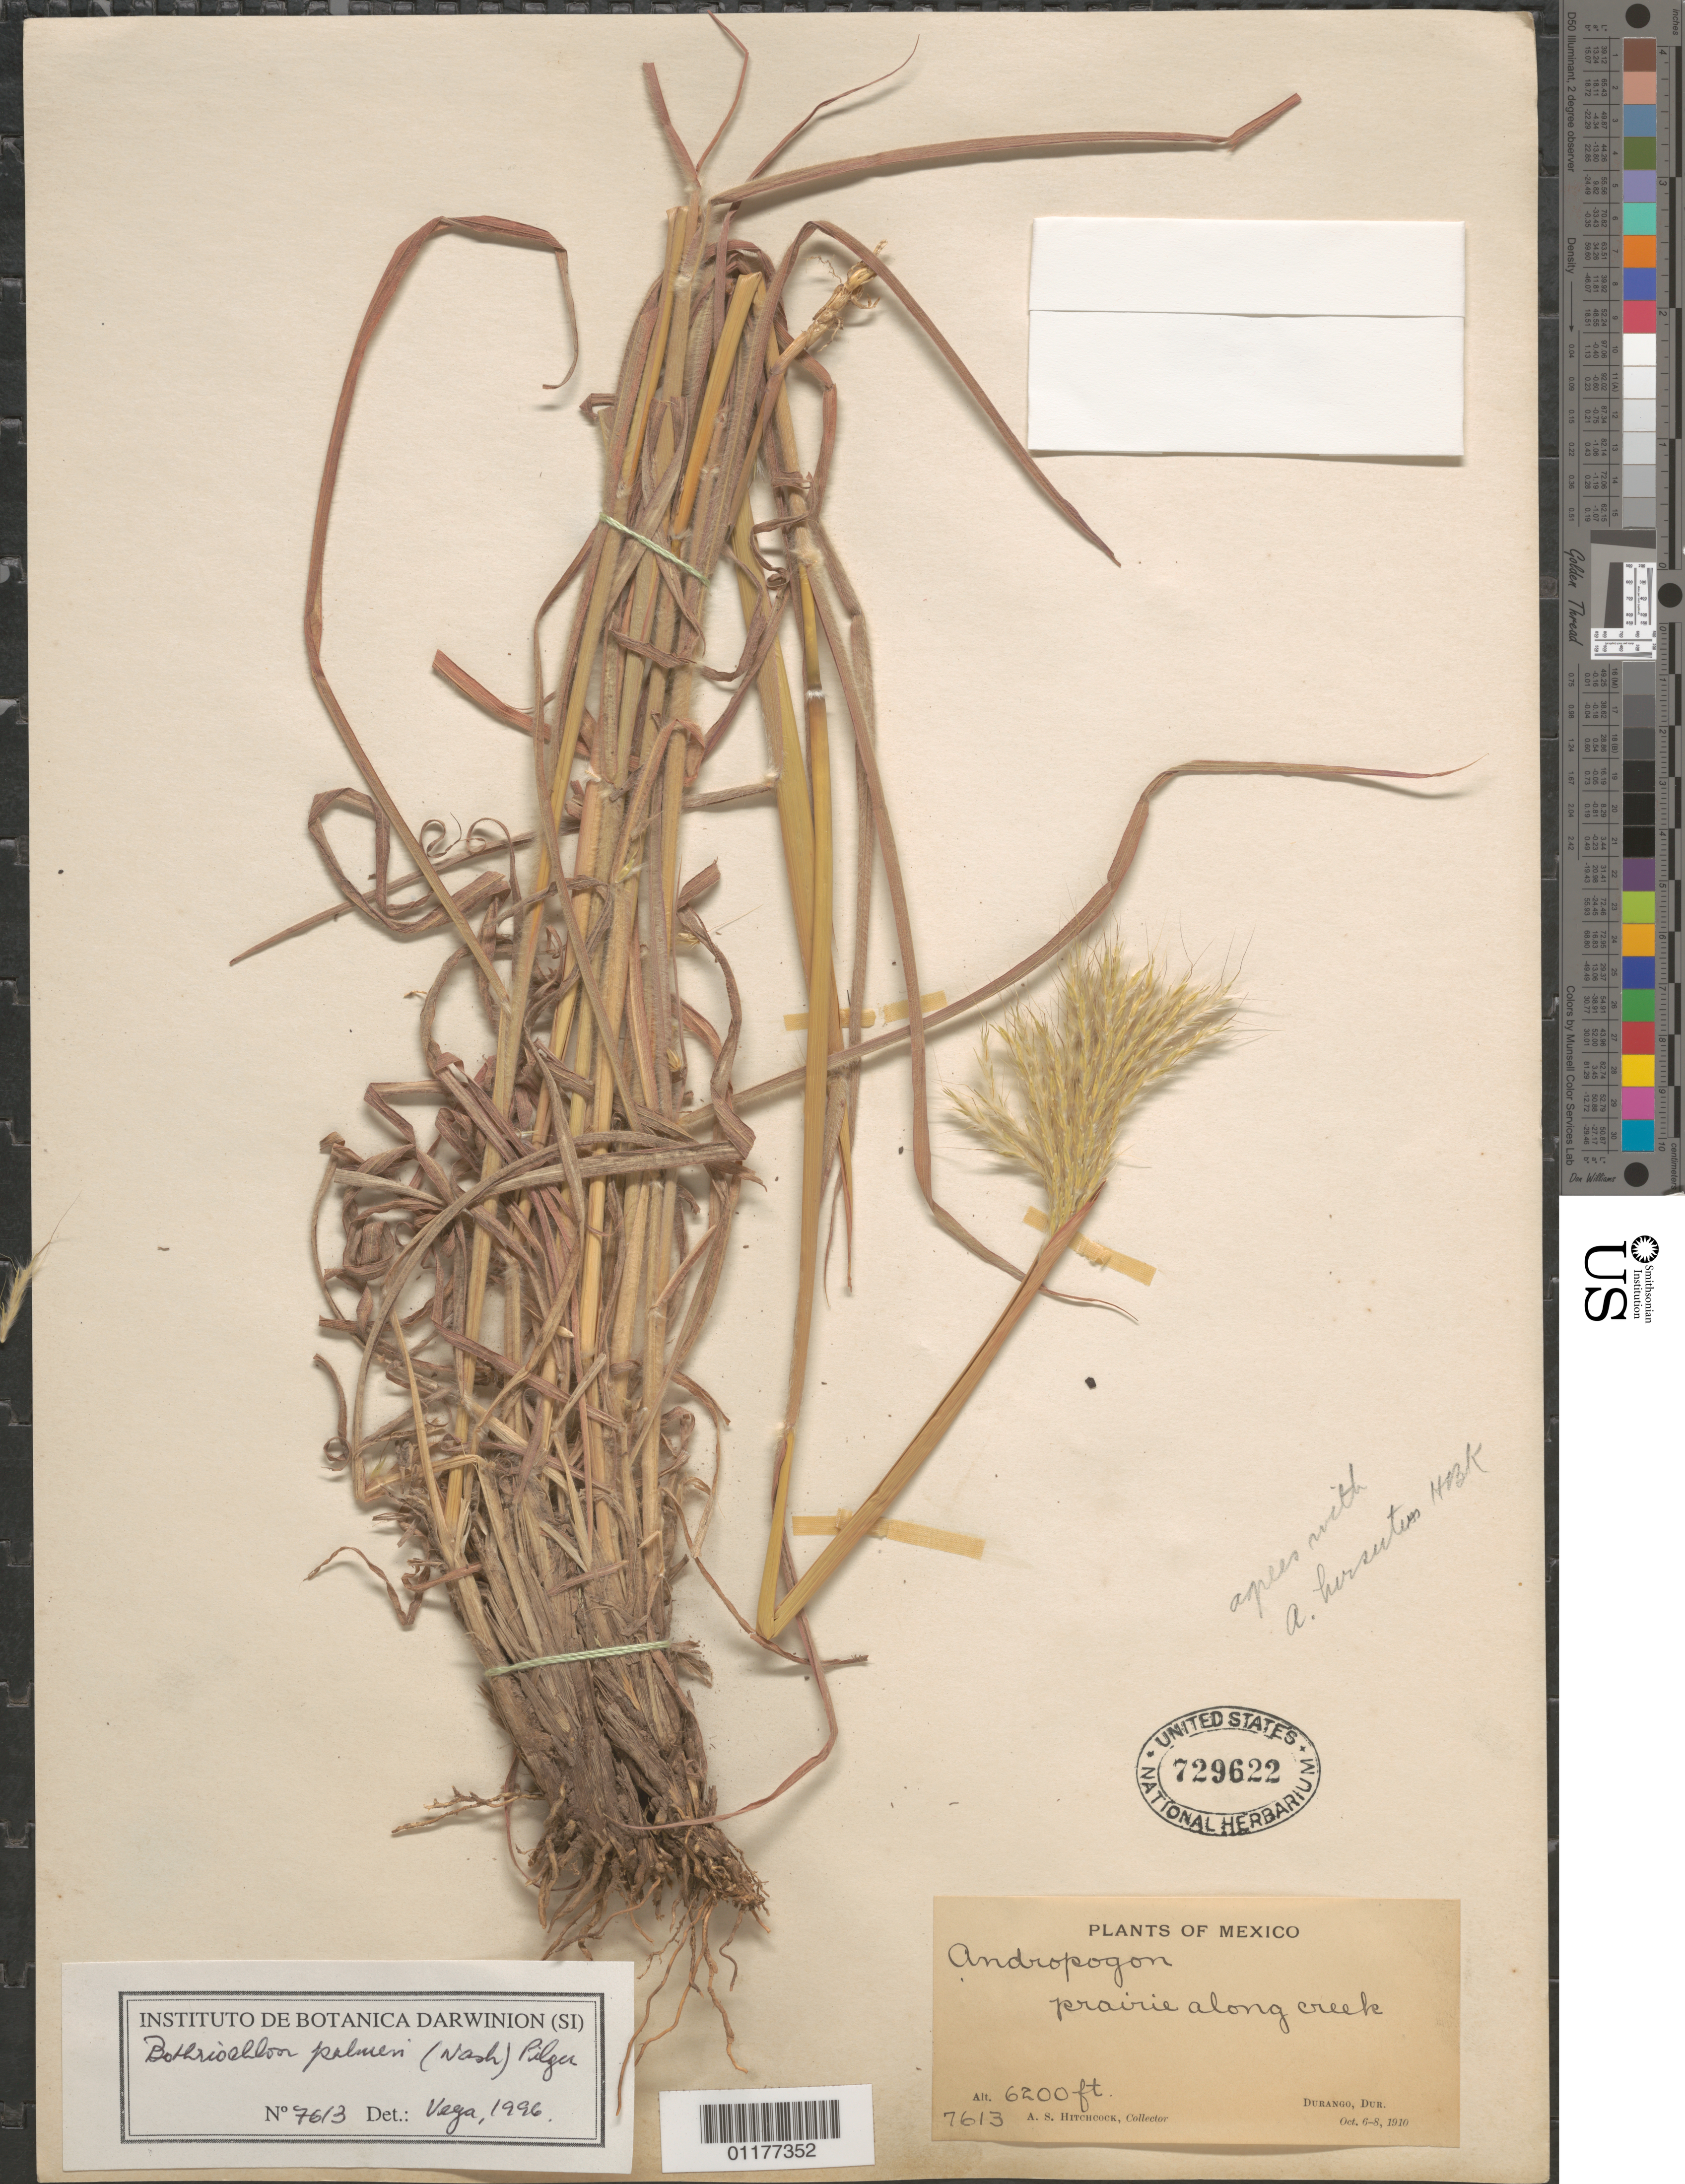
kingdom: Plantae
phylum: Tracheophyta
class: Liliopsida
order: Poales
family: Poaceae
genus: Bothriochloa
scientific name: Bothriochloa palmeri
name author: (Hack.) Pilg.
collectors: A. S. Hitchcock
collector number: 7613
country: Mexico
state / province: Durango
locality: Durango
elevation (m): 1890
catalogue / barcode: US 729622